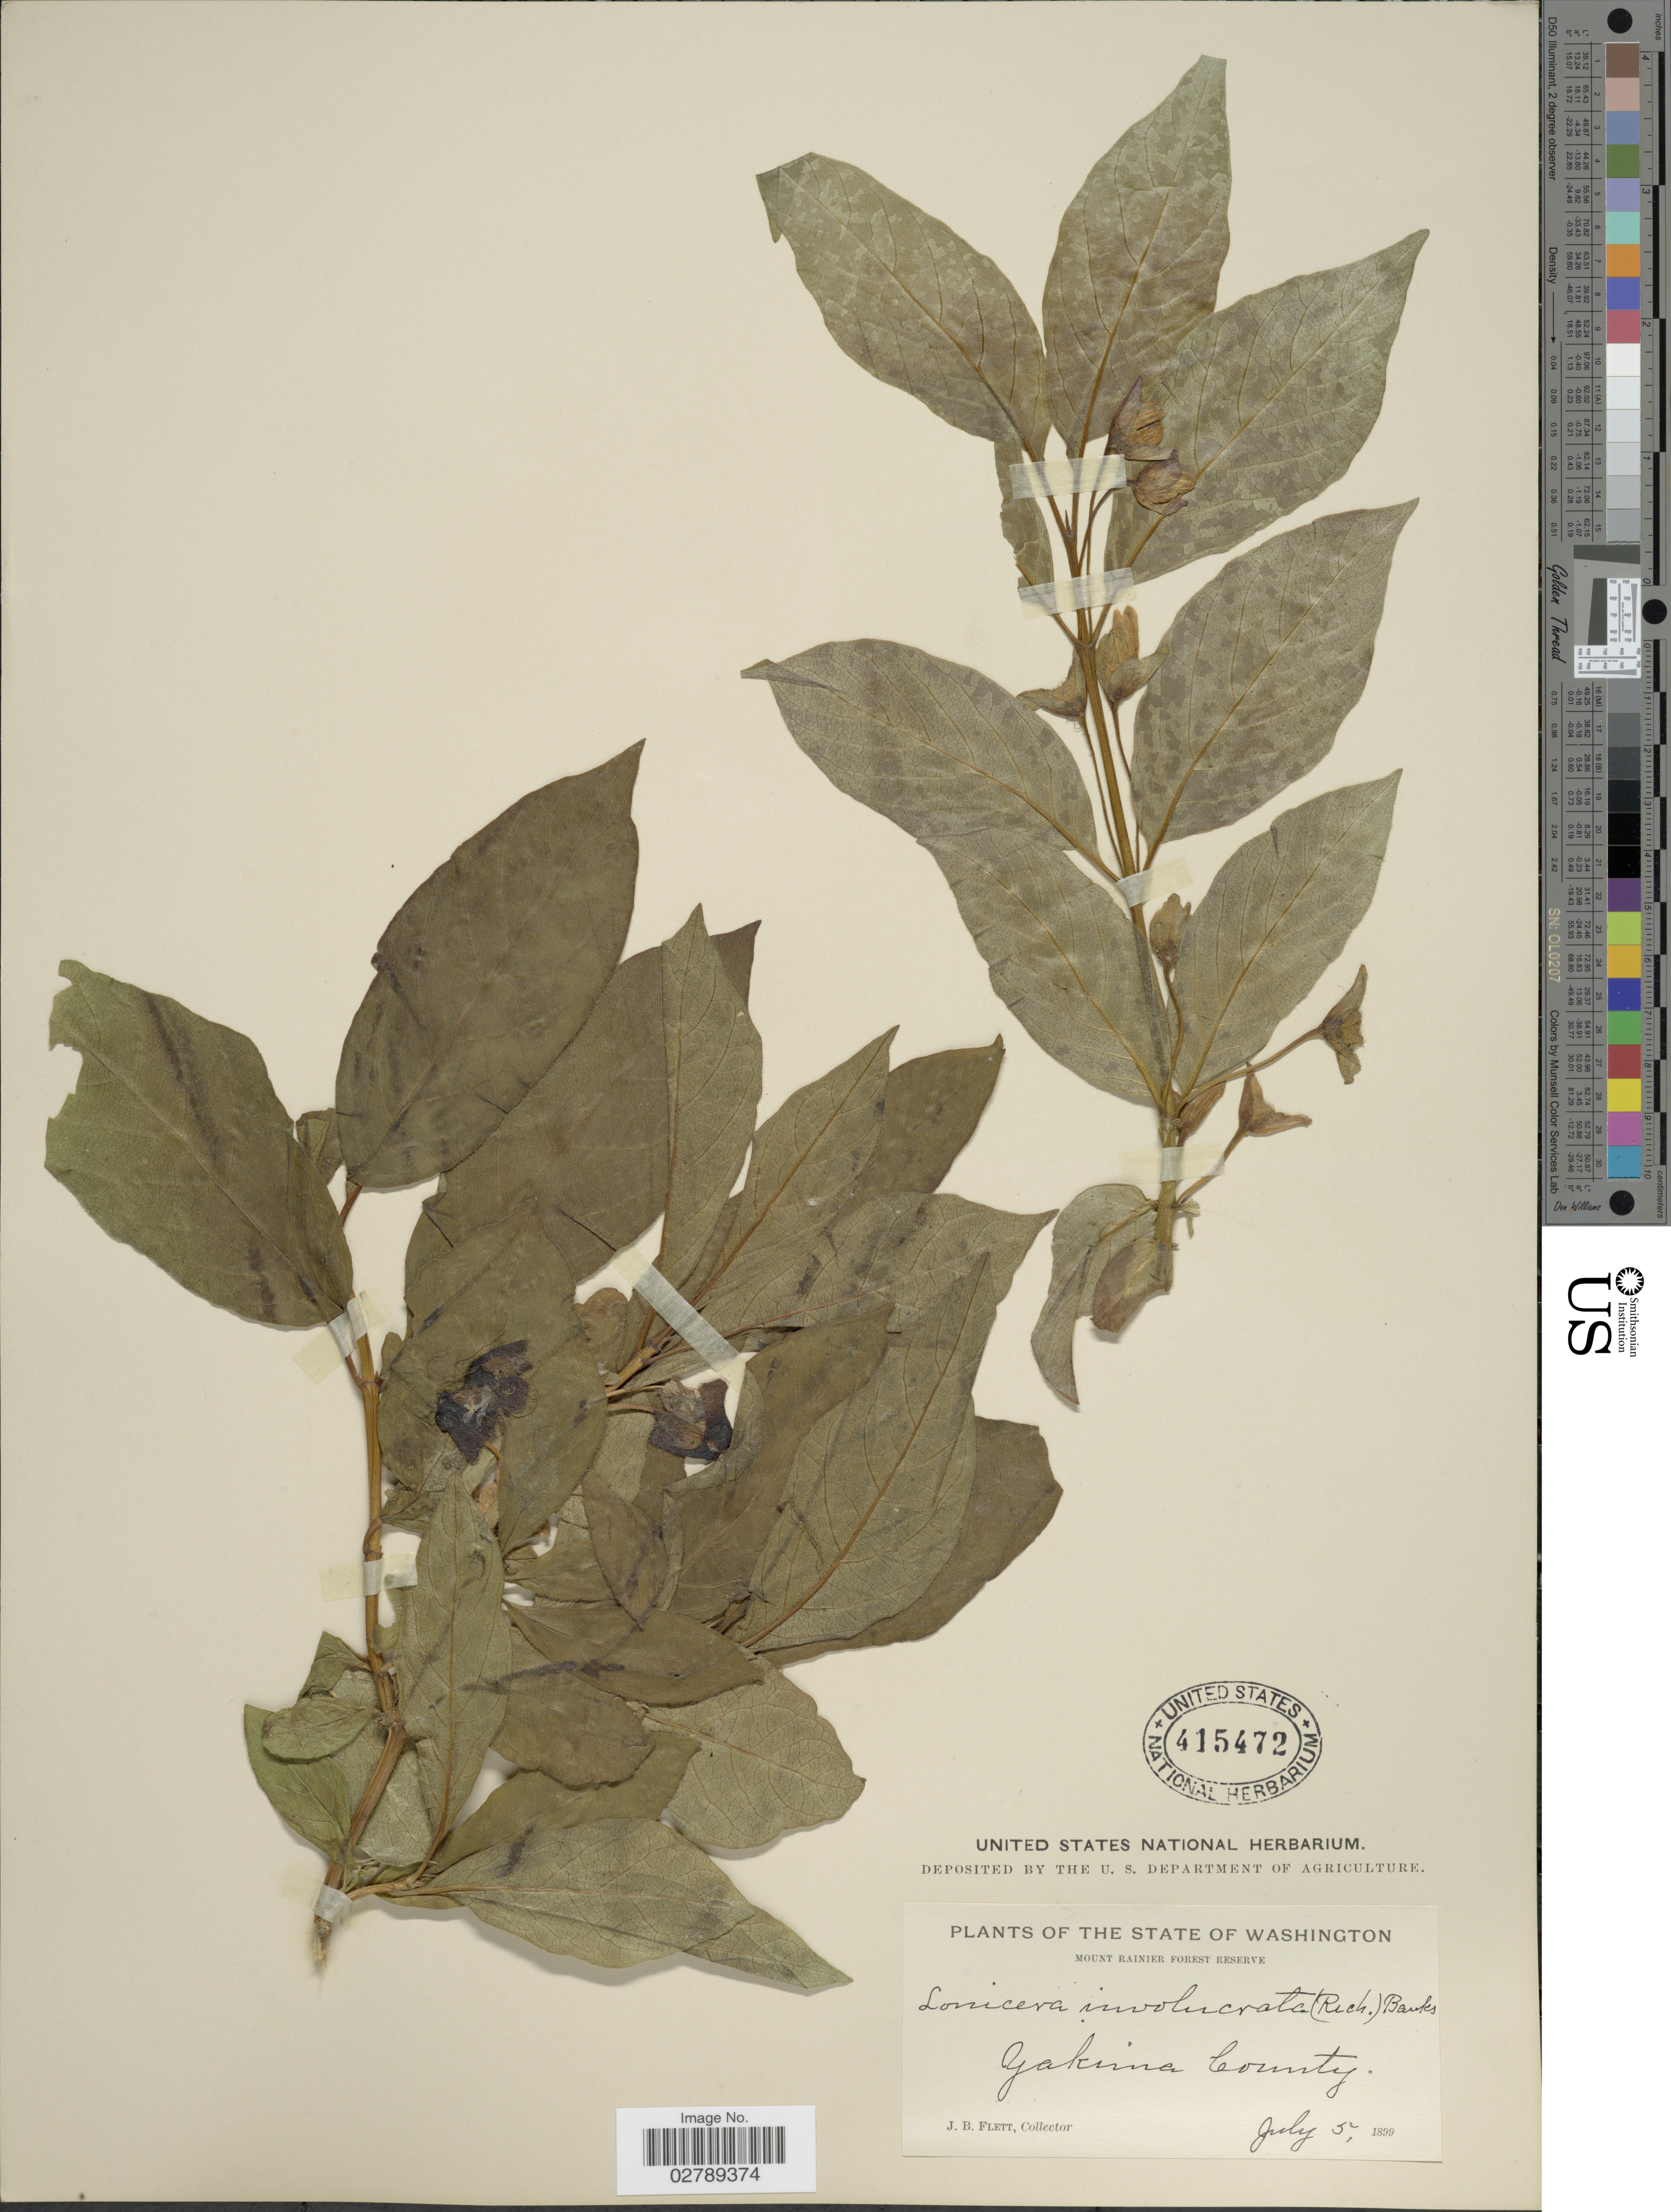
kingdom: Plantae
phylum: Tracheophyta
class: Magnoliopsida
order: Dipsacales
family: Caprifoliaceae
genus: Lonicera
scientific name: Lonicera involucrata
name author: (Richardson) Banks ex Spreng.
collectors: J. Flett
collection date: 1899-07-05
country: United States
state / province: Washington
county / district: Yakima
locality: Mount Rainier Forest Reserve. Yakima County.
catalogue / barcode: US 415472